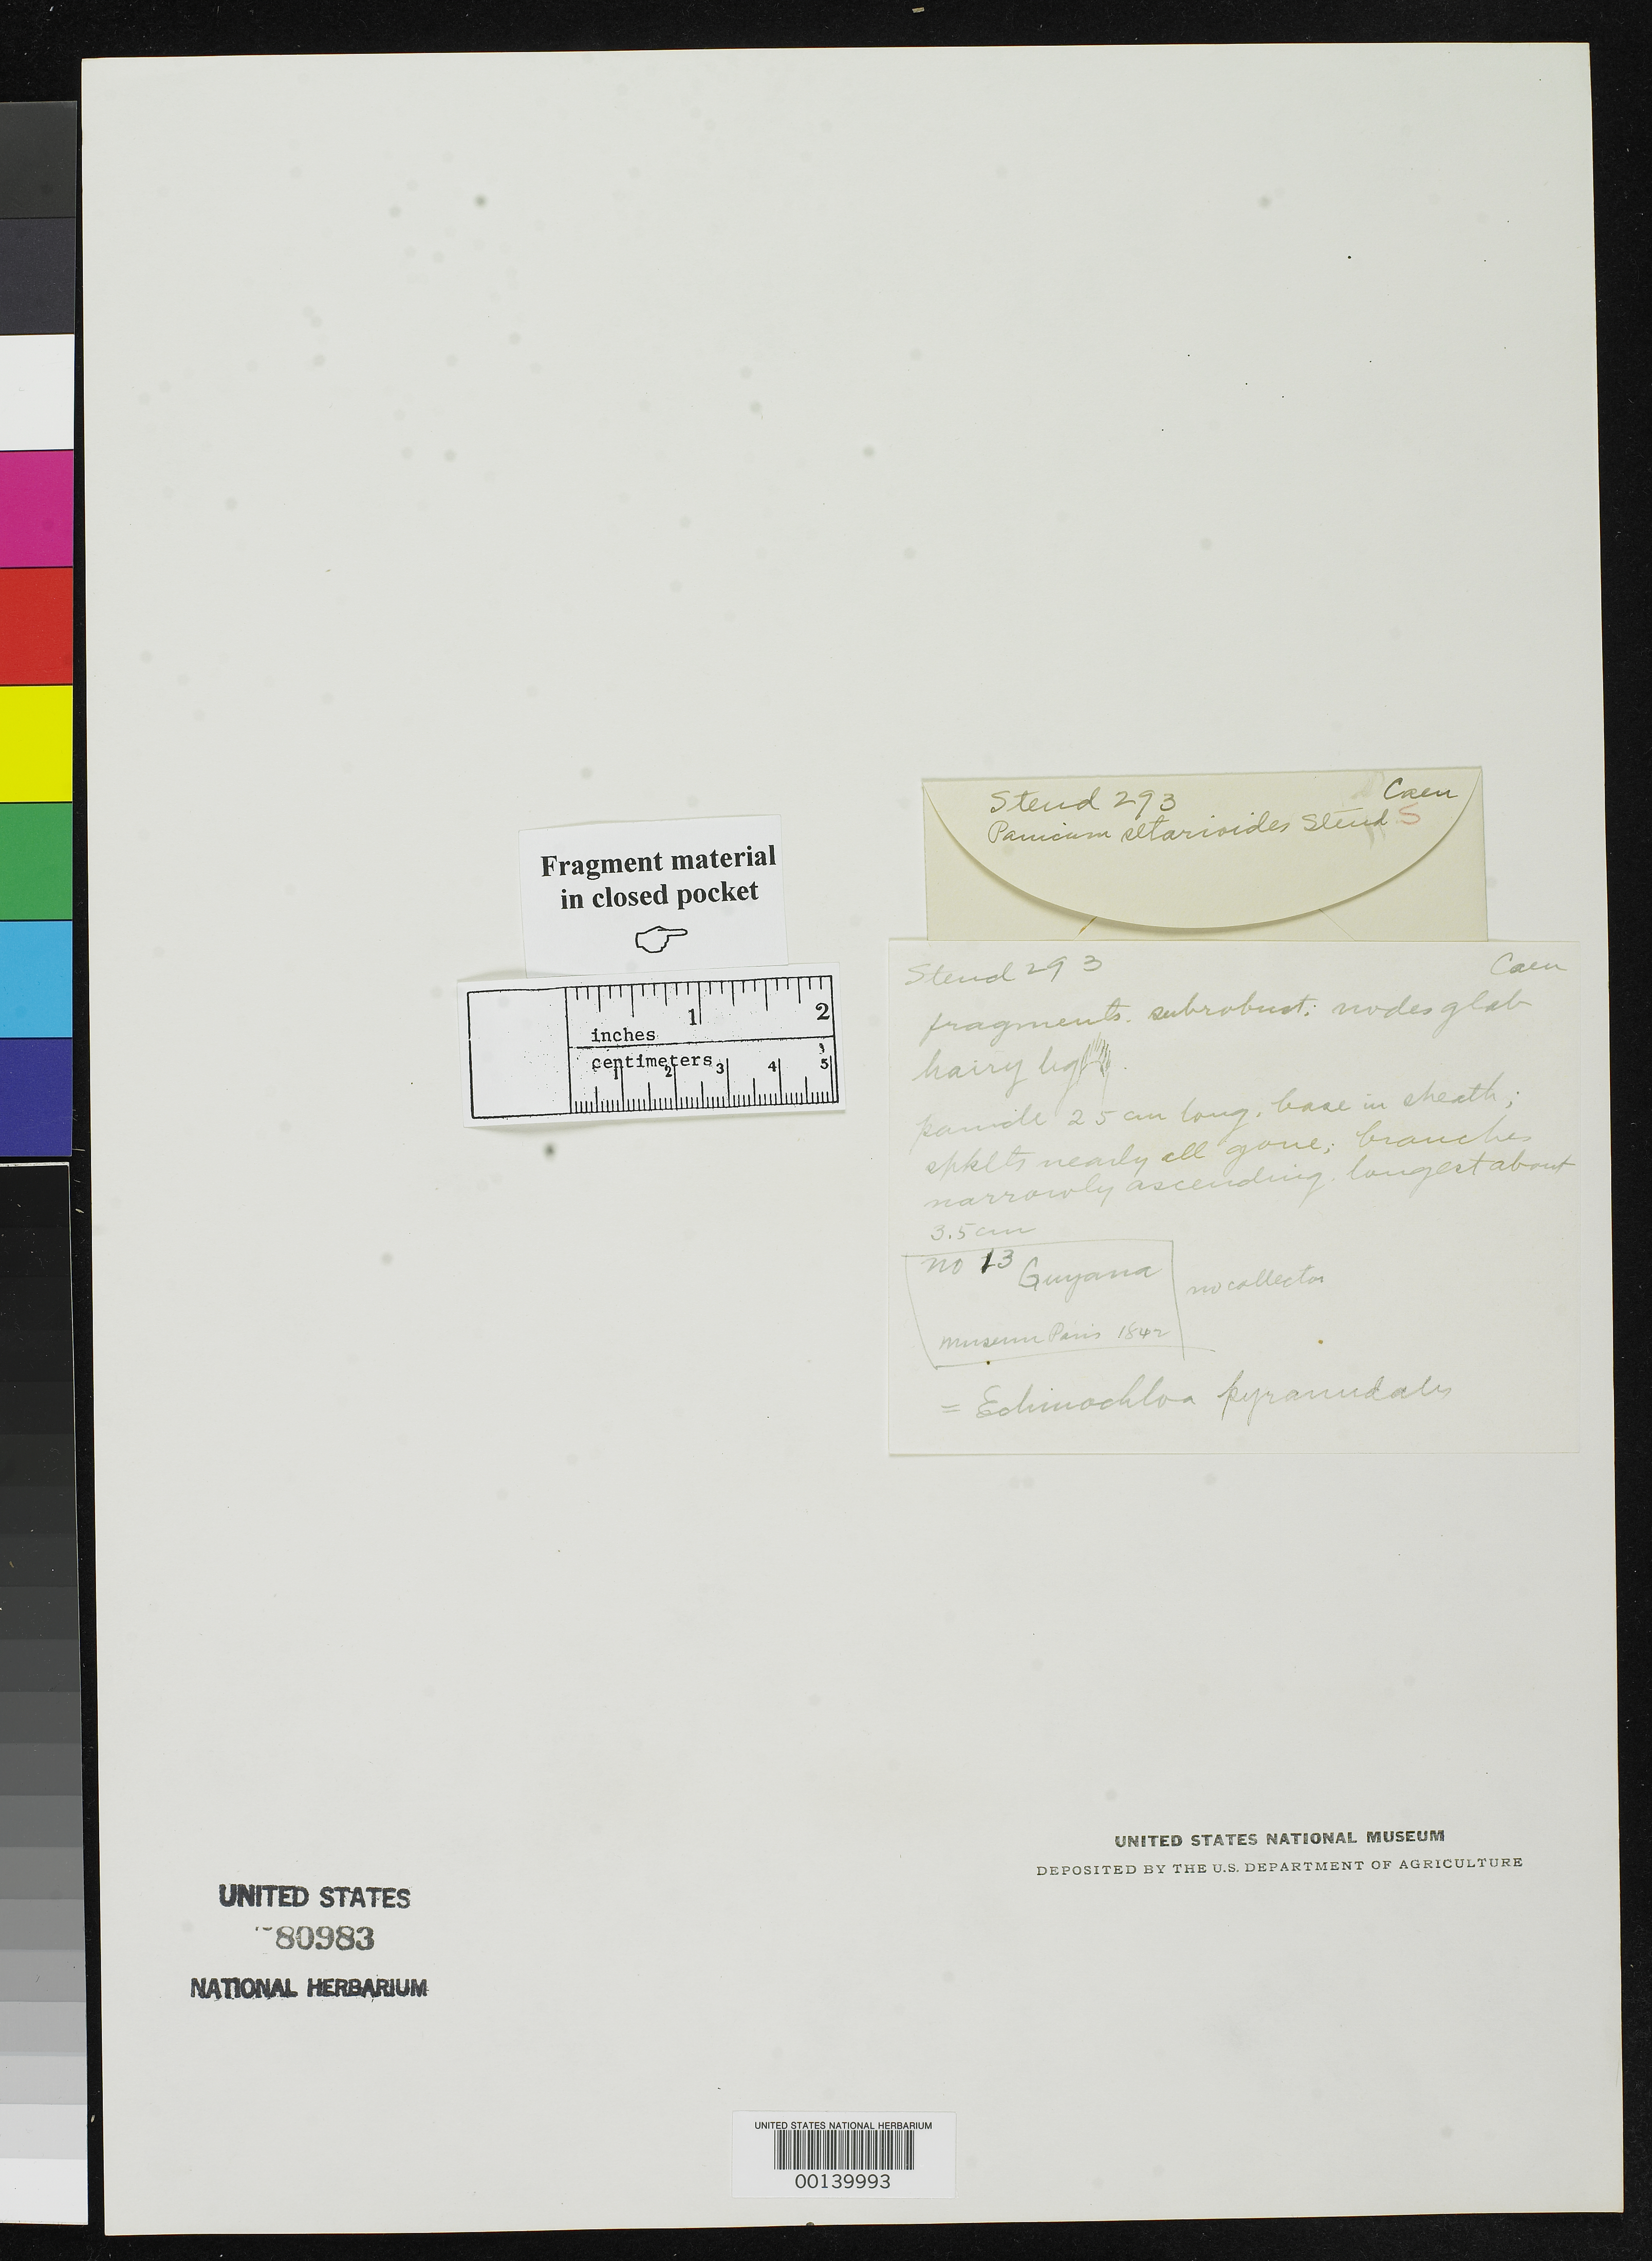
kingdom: Plantae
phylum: Tracheophyta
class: Liliopsida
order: Poales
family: Poaceae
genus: Panicum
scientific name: Panicum setarioides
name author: Steud.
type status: Type Fragment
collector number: Guyana #13.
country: Guyana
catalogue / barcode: US 80983